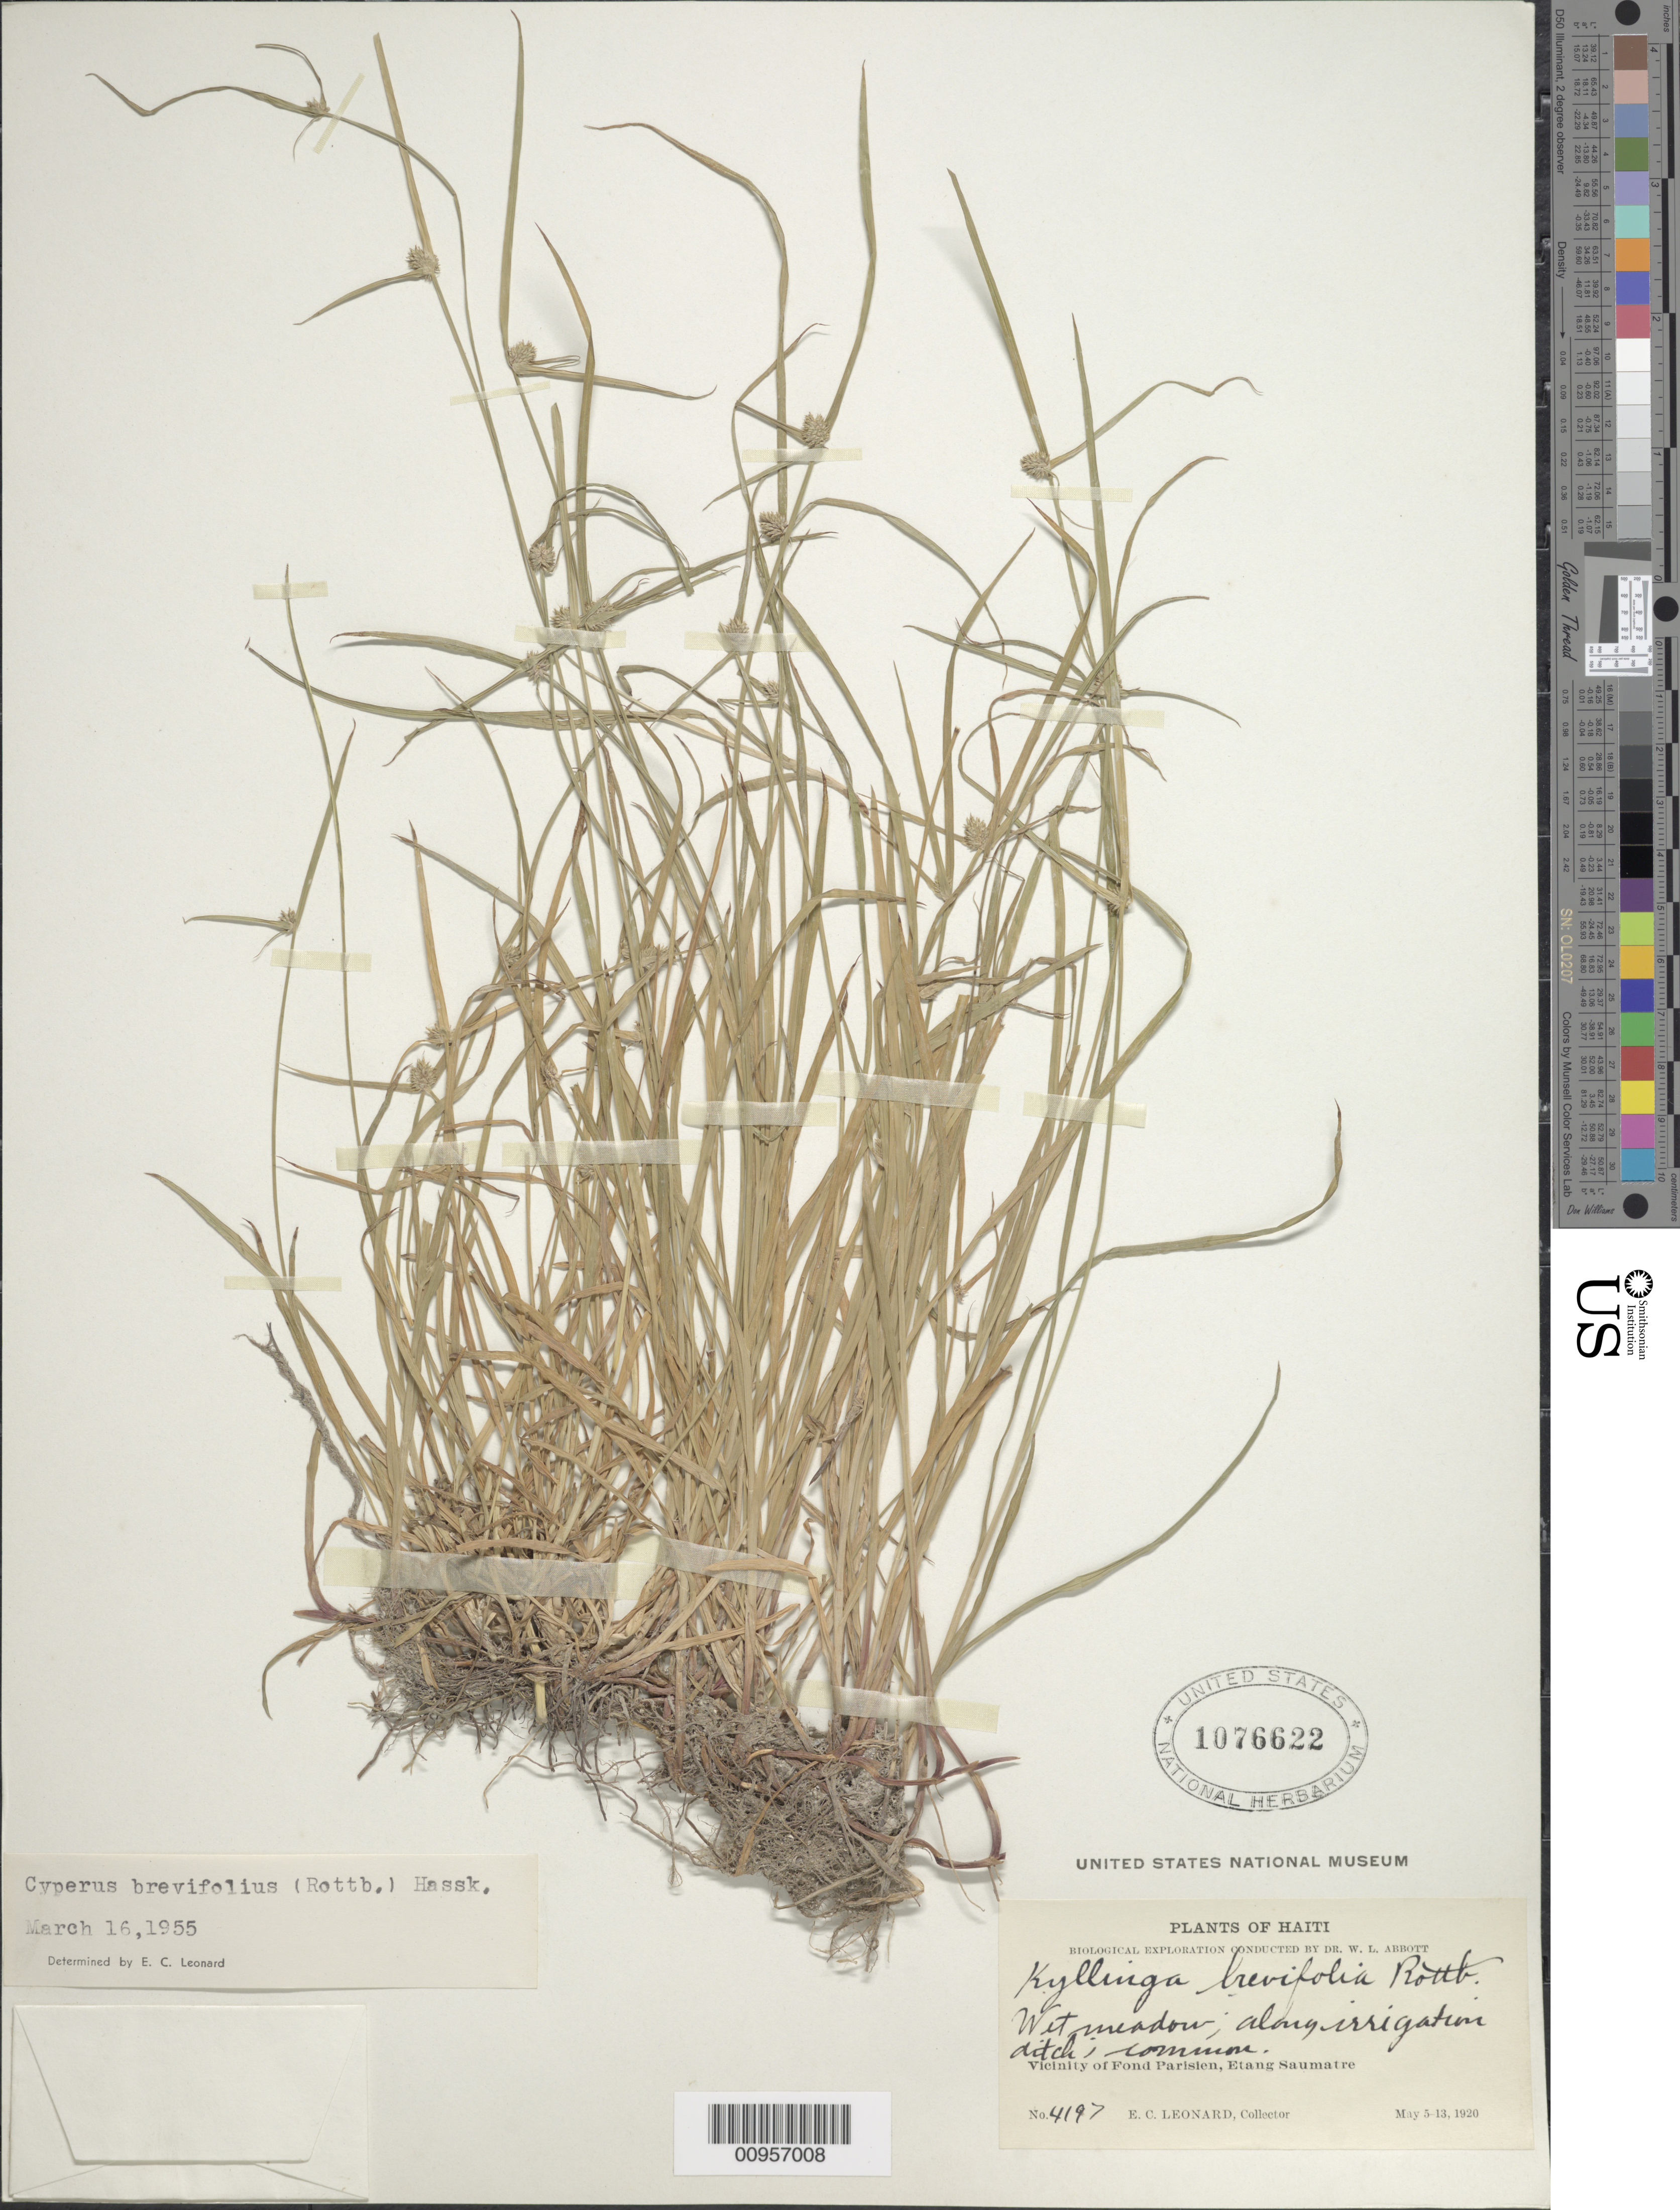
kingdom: Plantae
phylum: Tracheophyta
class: Liliopsida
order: Poales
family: Cyperaceae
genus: Cyperus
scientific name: Cyperus brevifolius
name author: (Rottb.) Hassk.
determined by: Strong, M. T., (US), Smithsonian Institution - National Museum of Natural History (UNITED STATES)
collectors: E. C. Leonard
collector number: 4197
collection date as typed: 05 May 1920 to 13 May 1920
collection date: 1920-05-05/1920-05-13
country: Haiti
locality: Vicinity of Fond Parisien, Etang Saumatre, meadow along irrigation ditch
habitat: Wet meadow along irrigation ditch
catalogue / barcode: US 1076622